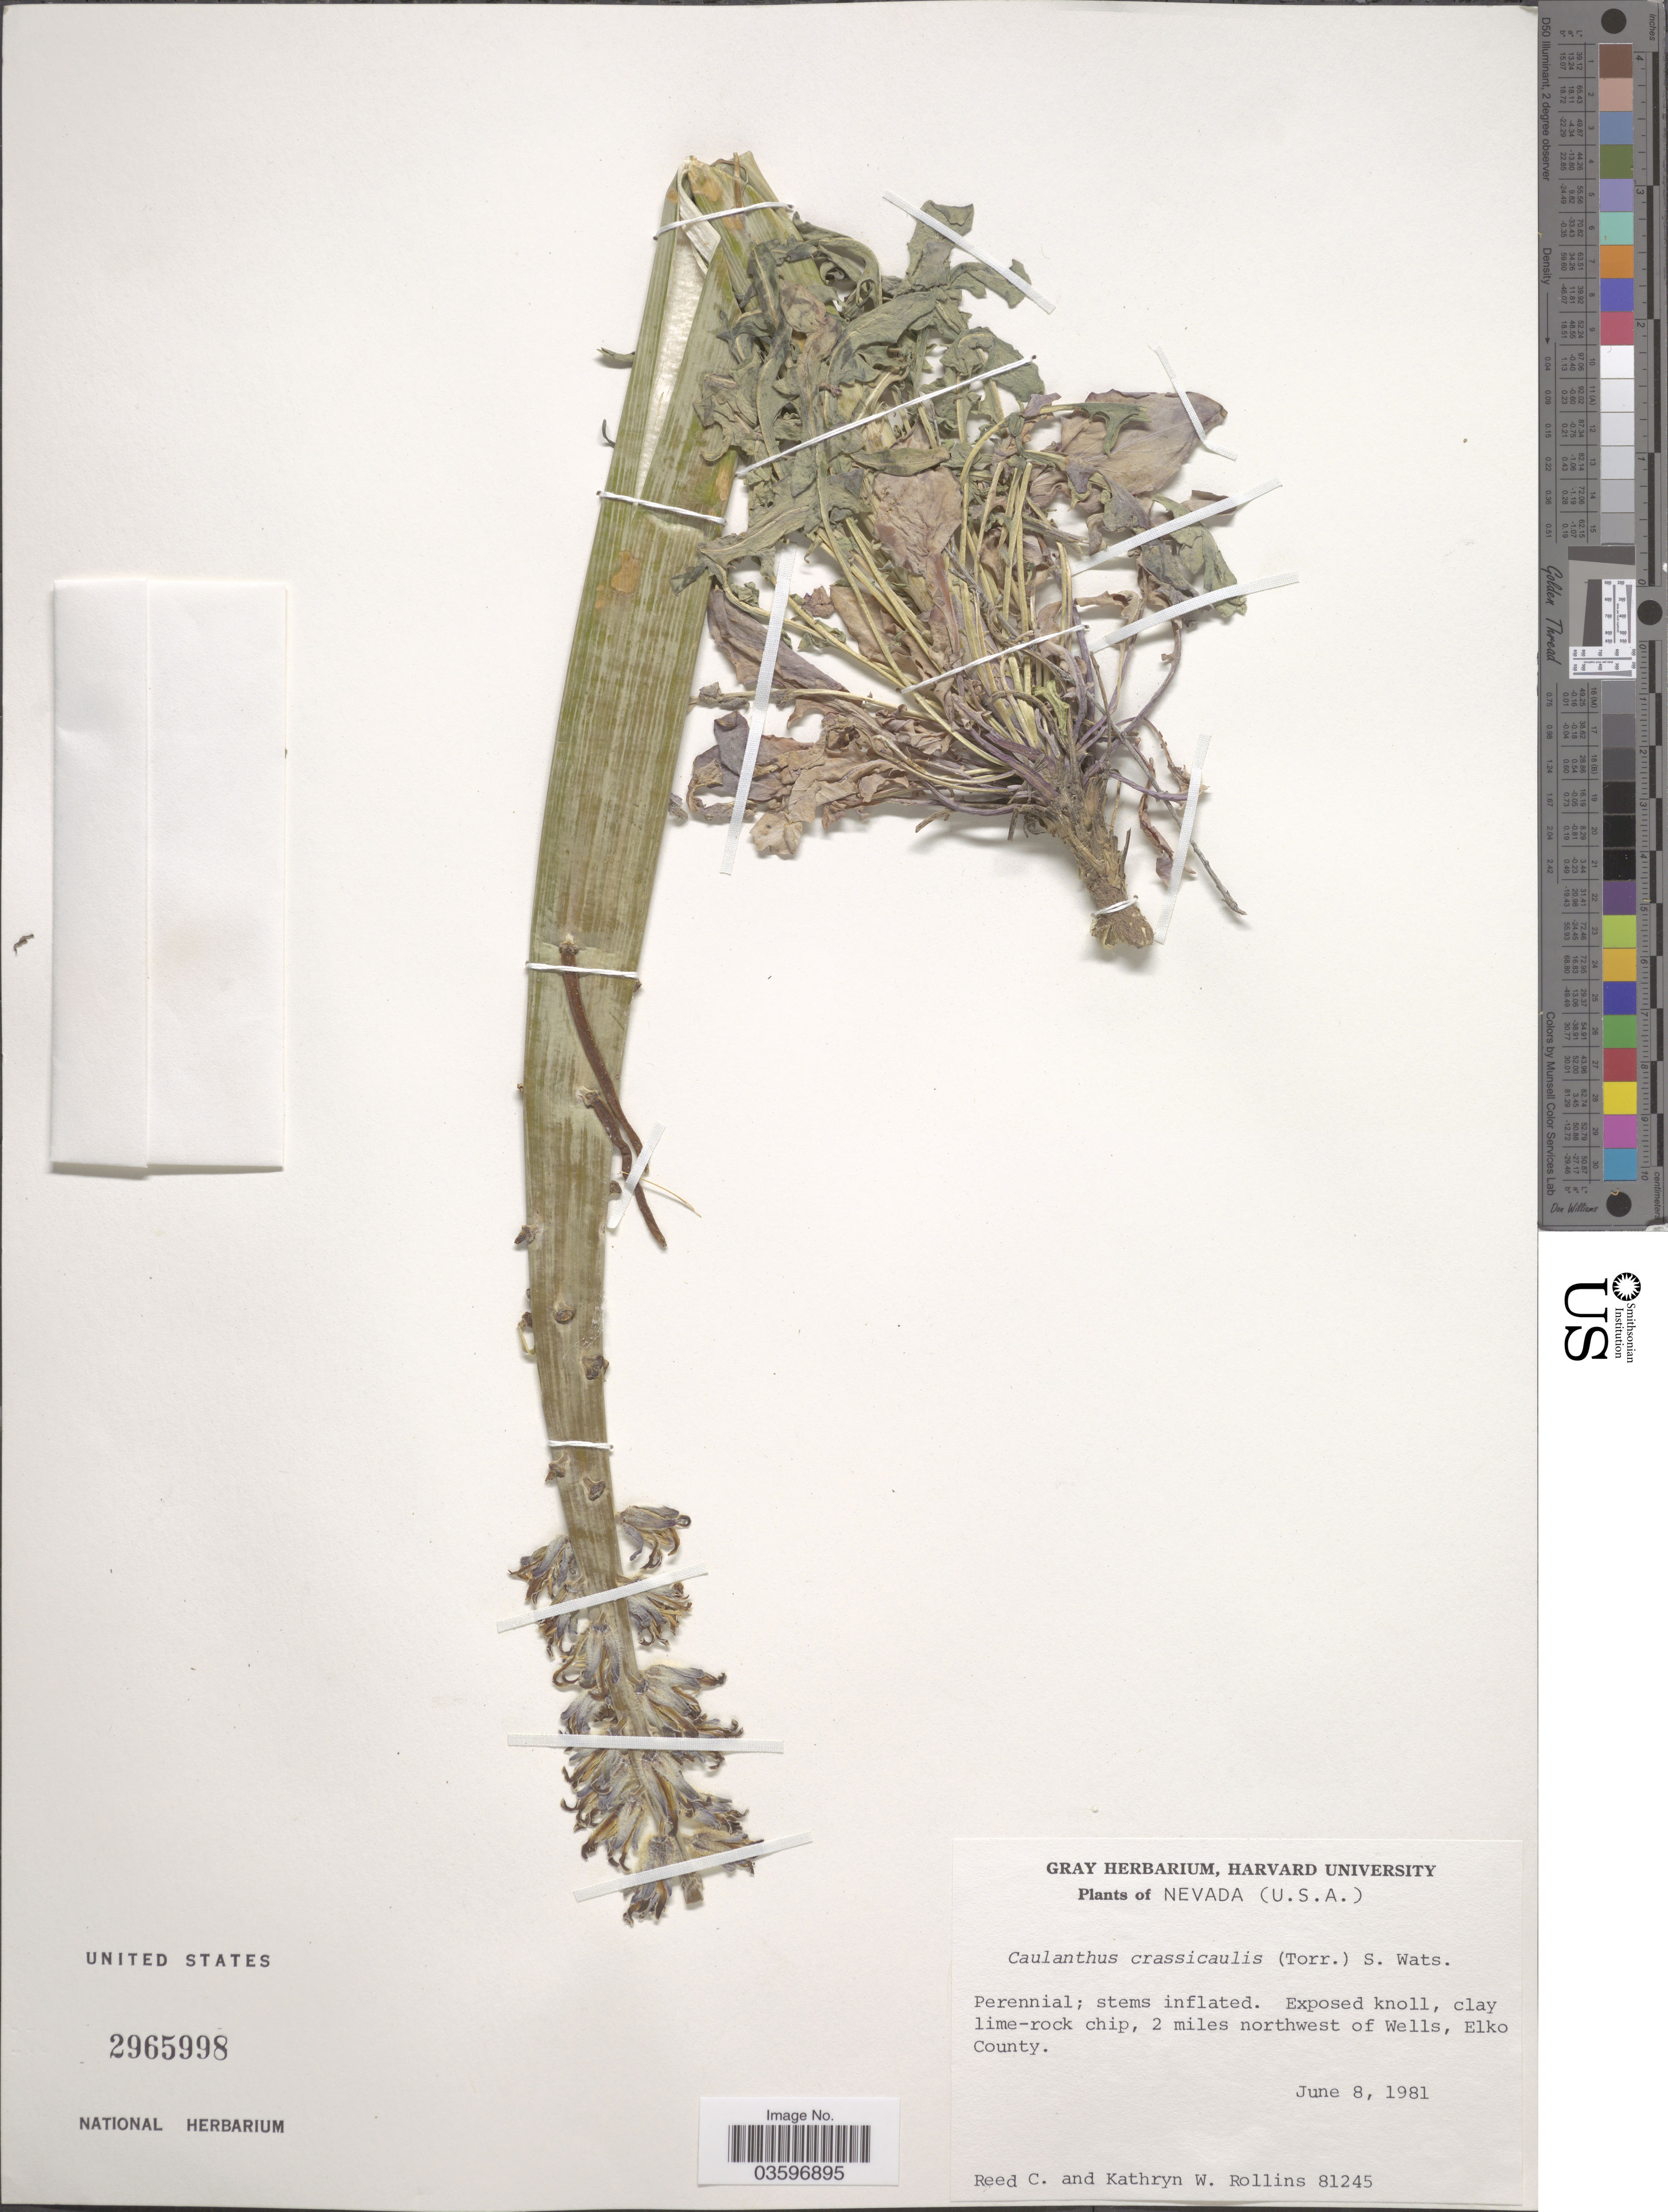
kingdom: Plantae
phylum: Tracheophyta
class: Magnoliopsida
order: Brassicales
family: Brassicaceae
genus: Caulanthus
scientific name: Caulanthus crassicaulis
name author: S. Watson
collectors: R. C. Rollins & K. W. Rollins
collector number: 81245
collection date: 1981-06-08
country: United States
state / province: Nevada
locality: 2 miles northwest of Wells, Elko County.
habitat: exposed knoll, clay lime-rock chip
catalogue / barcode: US 2965998